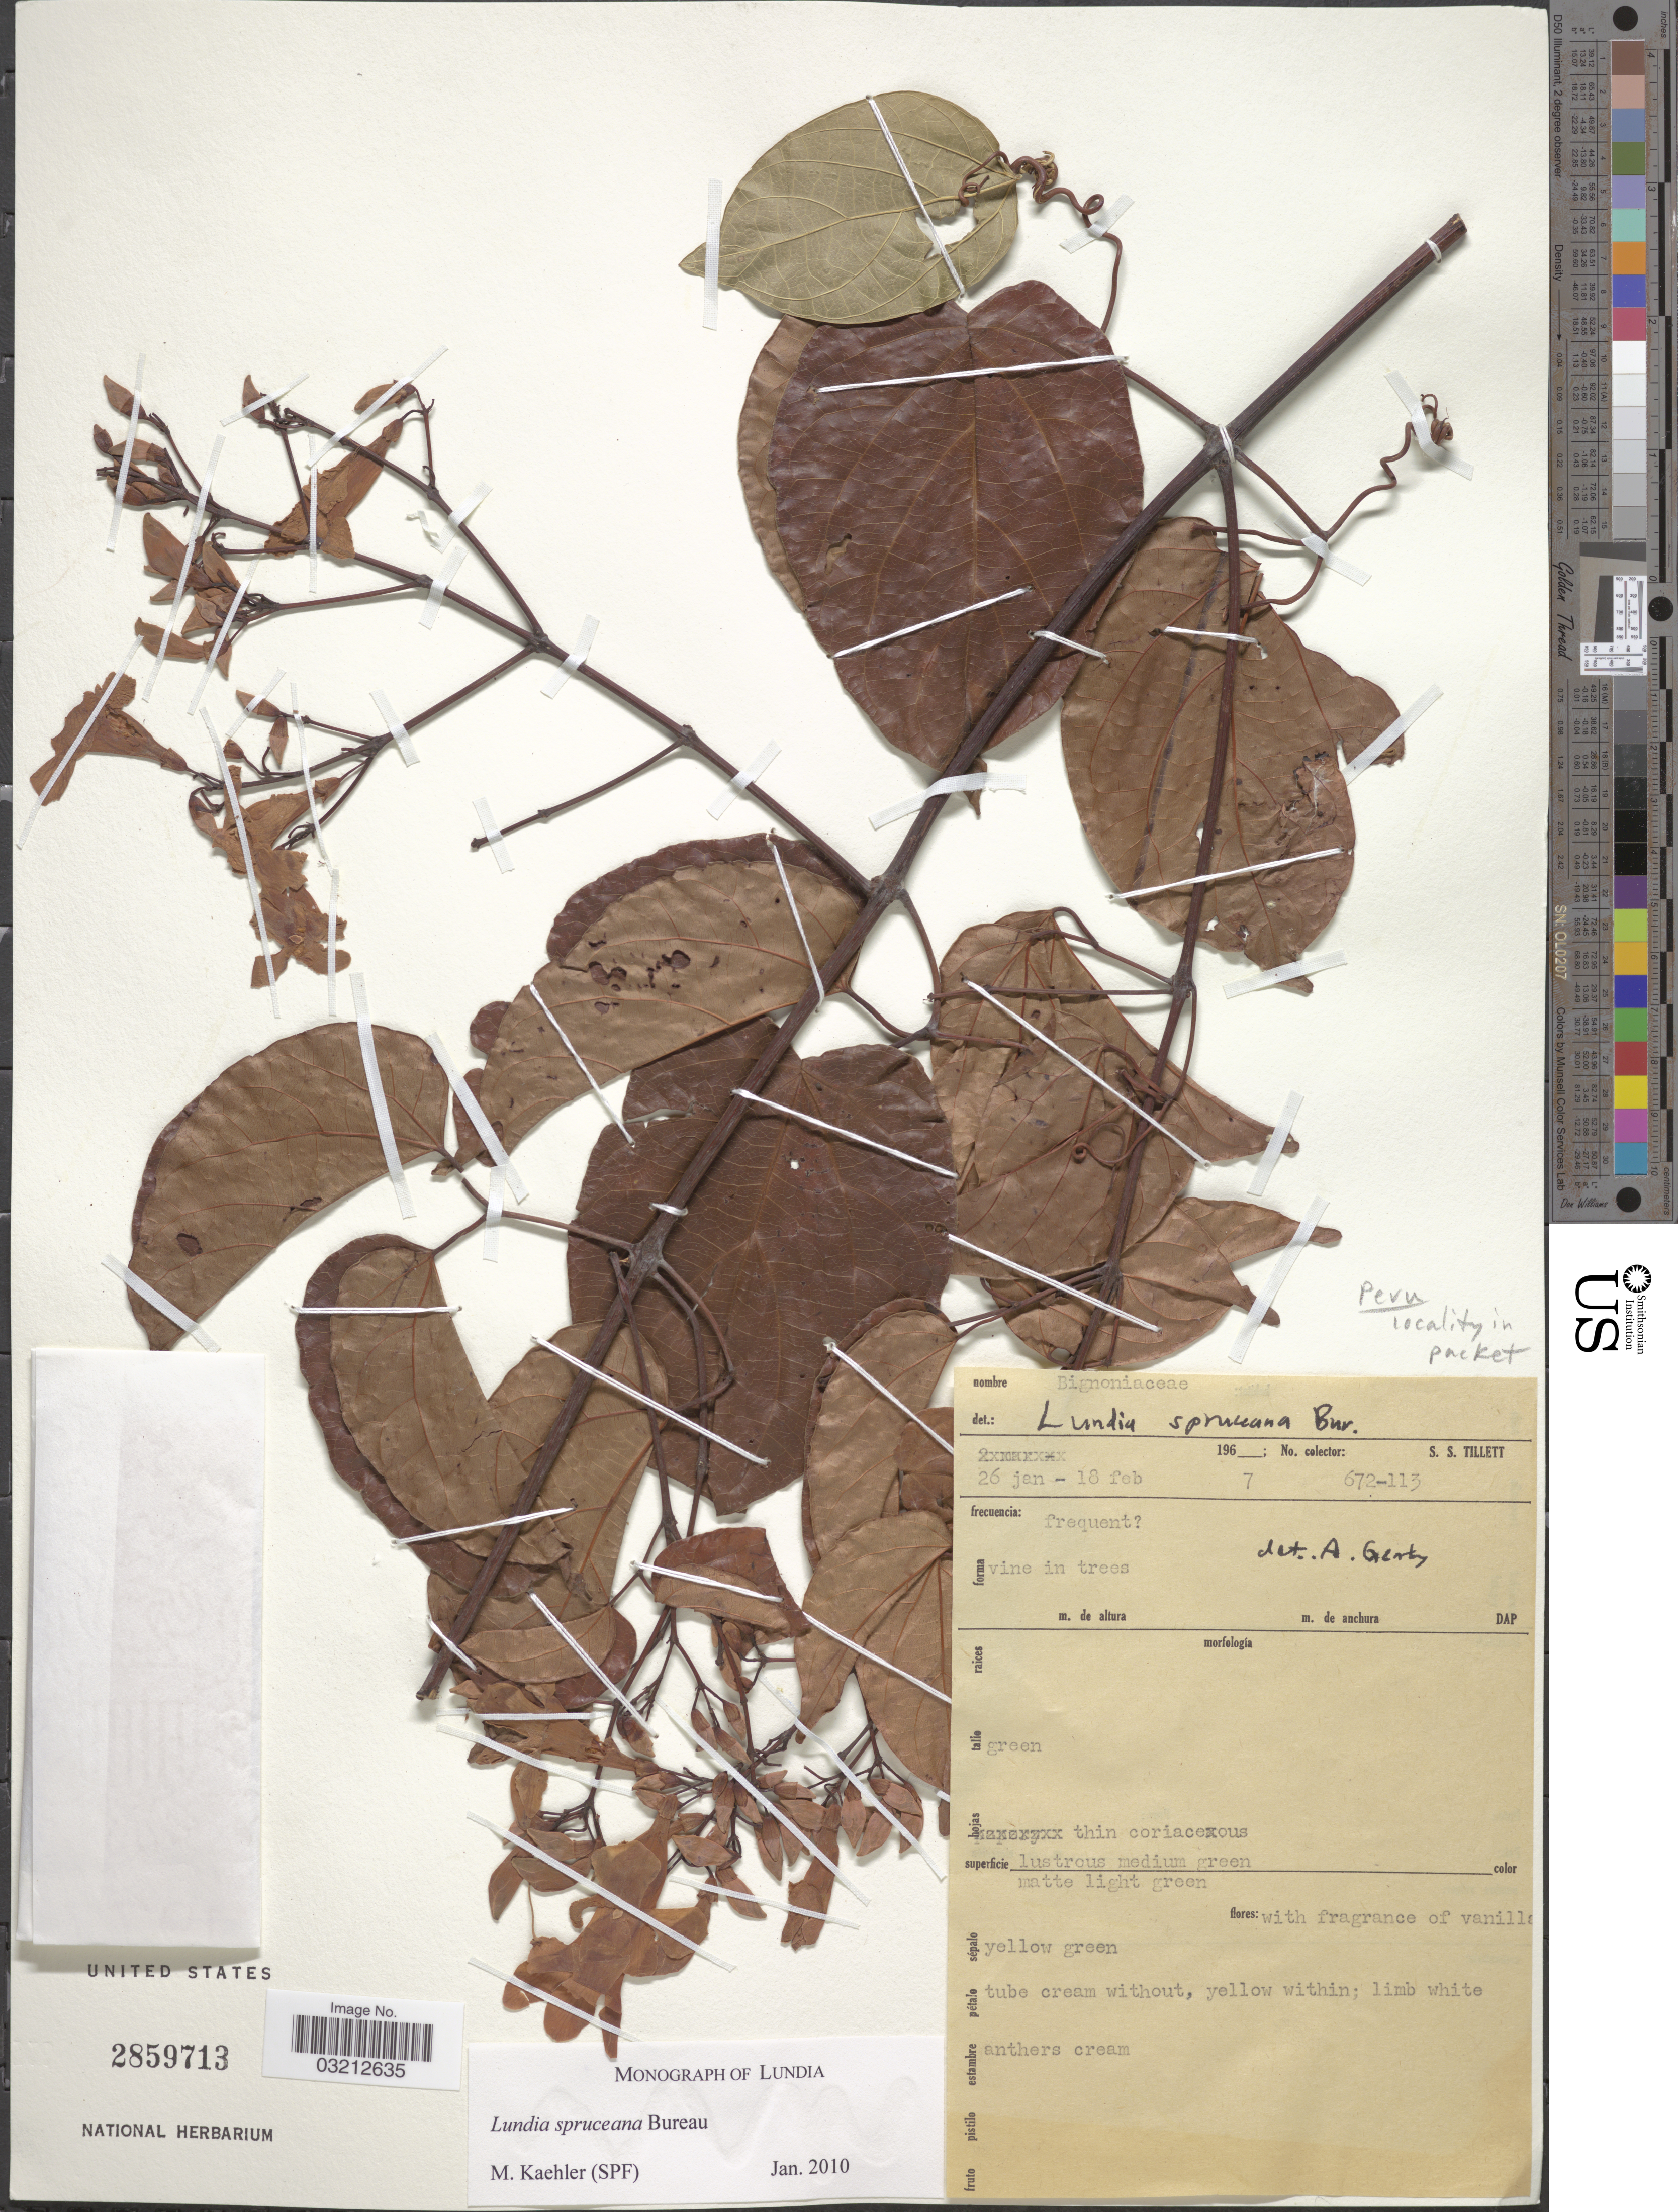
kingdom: Plantae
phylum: Tracheophyta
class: Magnoliopsida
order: Lamiales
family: Bignoniaceae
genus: Lundia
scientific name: Lundia spruceana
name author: Bureau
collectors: S. S. Tillett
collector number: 672-113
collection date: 1967-01-26/1967-02-18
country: Peru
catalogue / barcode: US 2859713